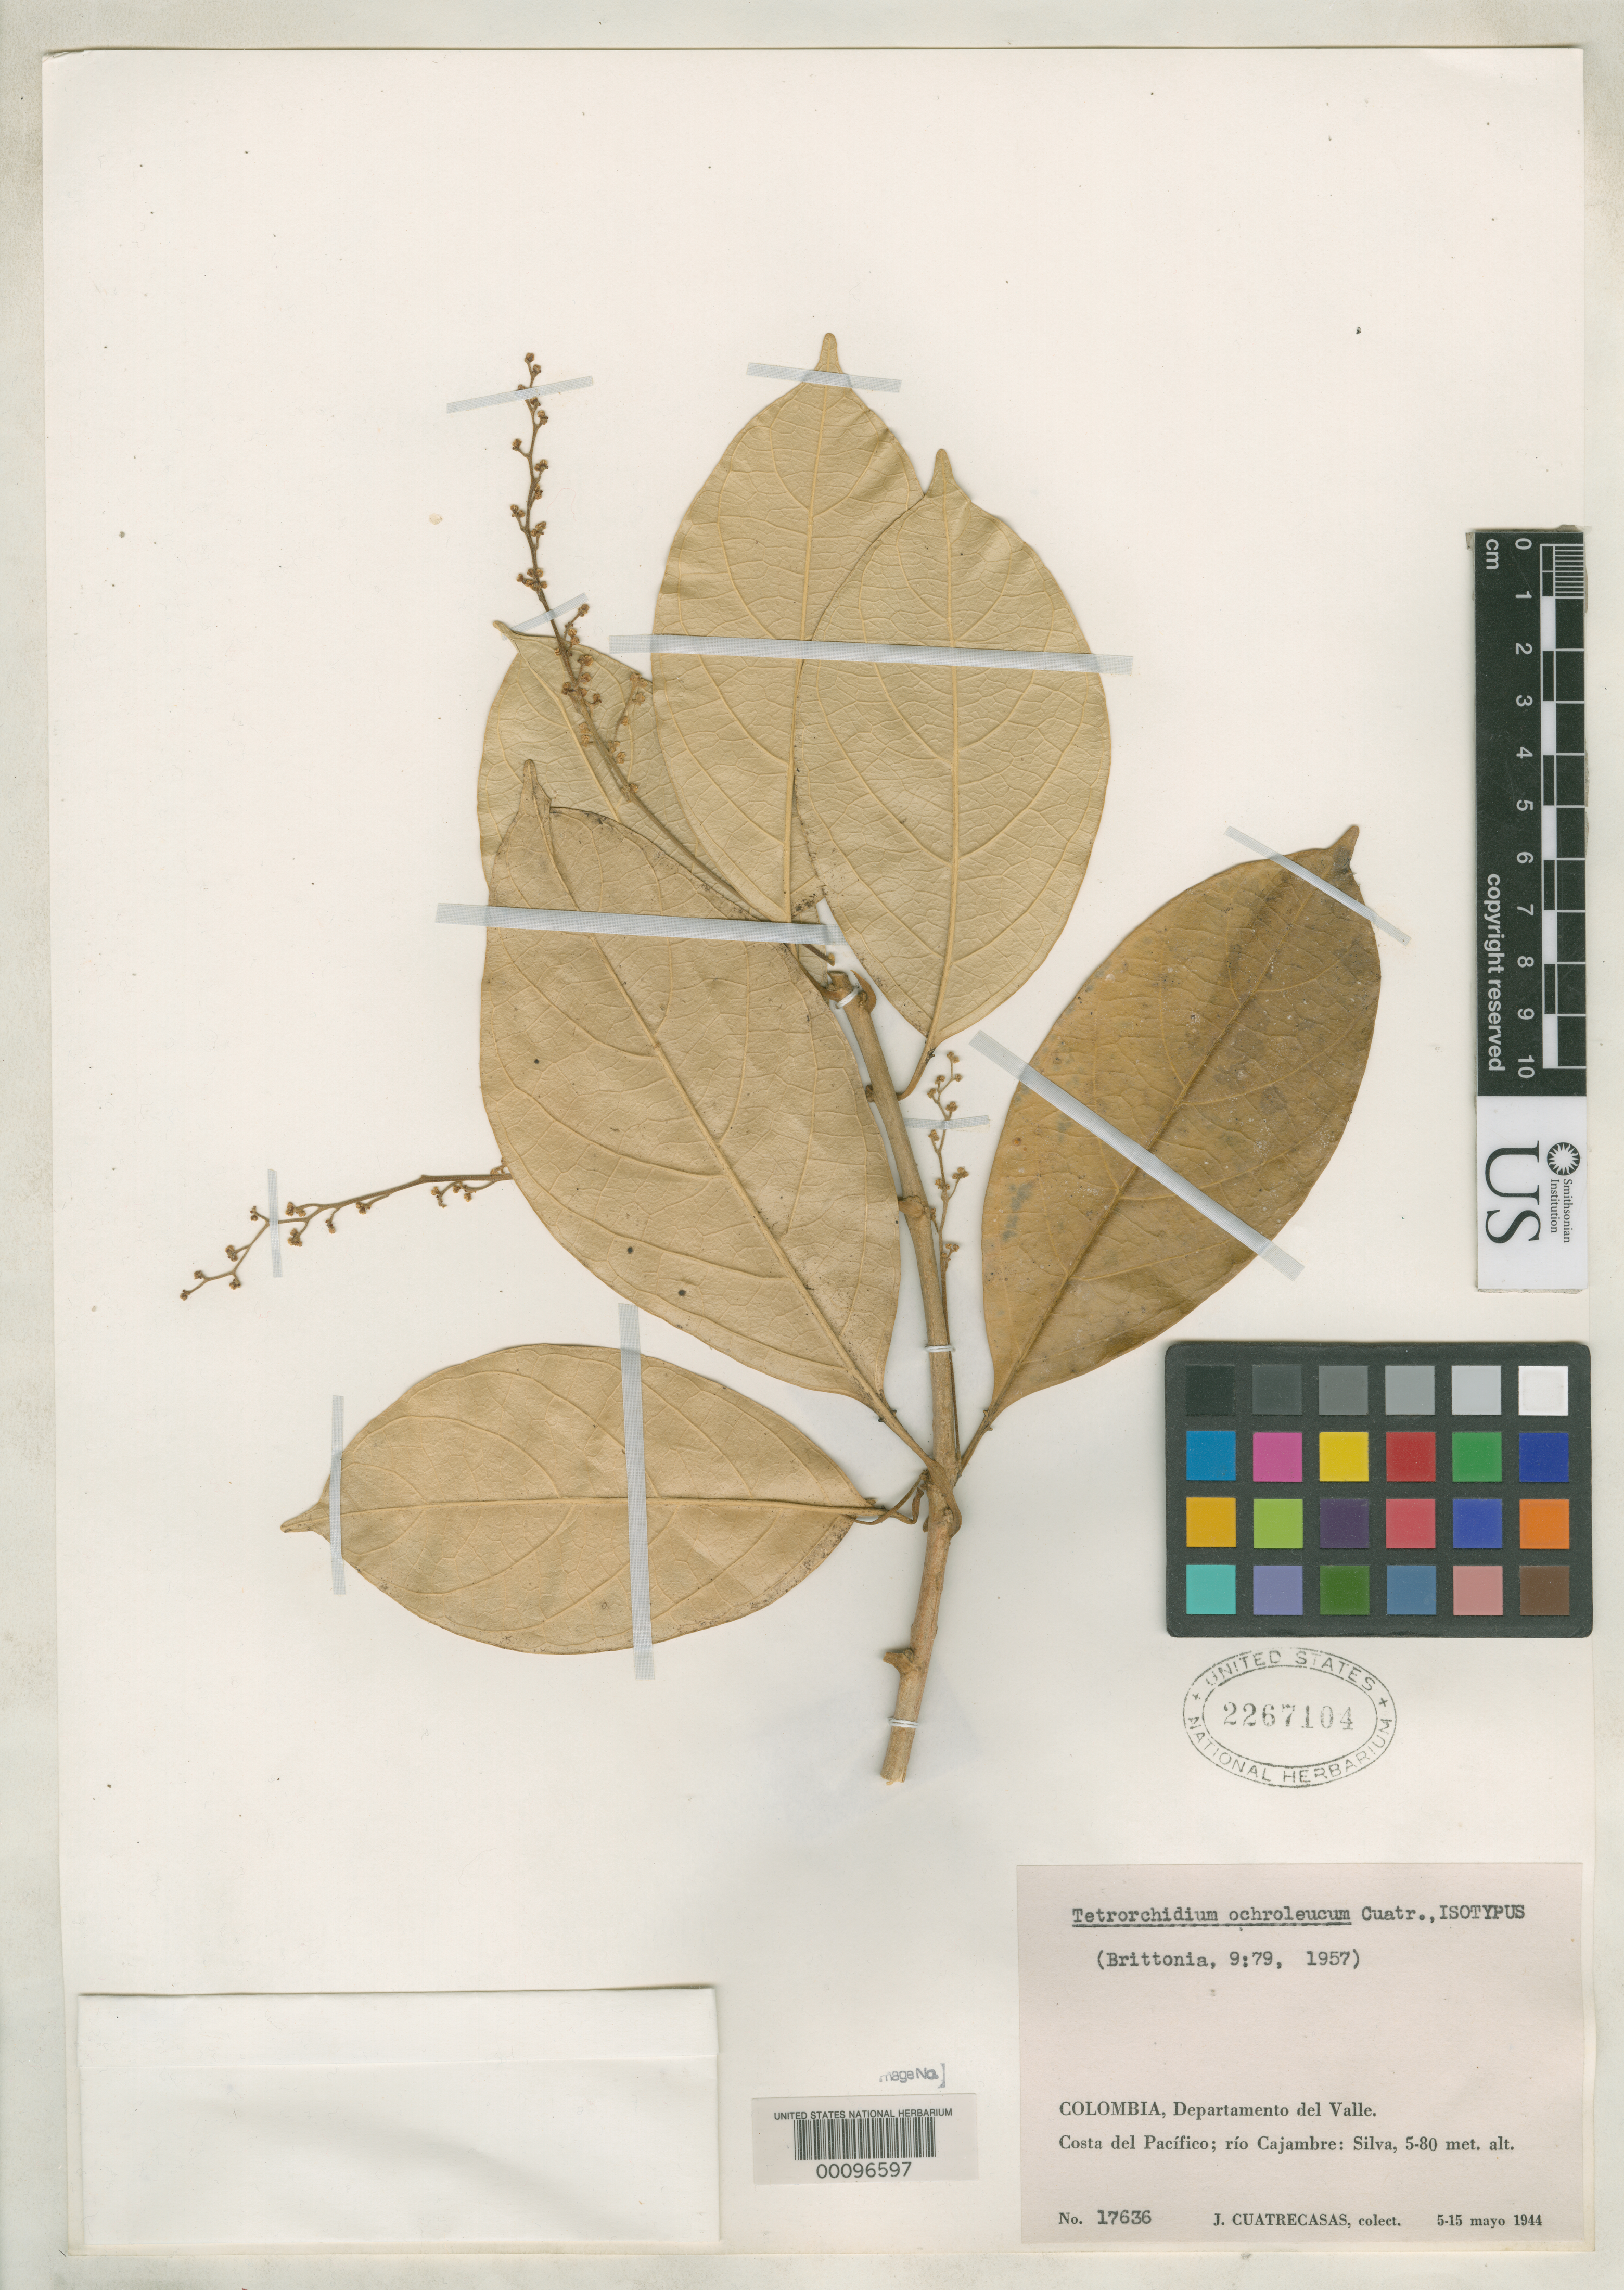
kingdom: Plantae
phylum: Tracheophyta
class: Magnoliopsida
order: Malpighiales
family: Euphorbiaceae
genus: Tetrorchidium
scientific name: Tetrorchidium ochroleucum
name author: Cuatrec.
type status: Isotype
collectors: J. Cuatrecasas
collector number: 17636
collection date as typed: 05 May 1944 to 15 May 1944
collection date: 1944-05-05/1944-05-15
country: Colombia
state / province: Valle del Cauca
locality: Rio Cajambie.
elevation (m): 5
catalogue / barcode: US 2267104